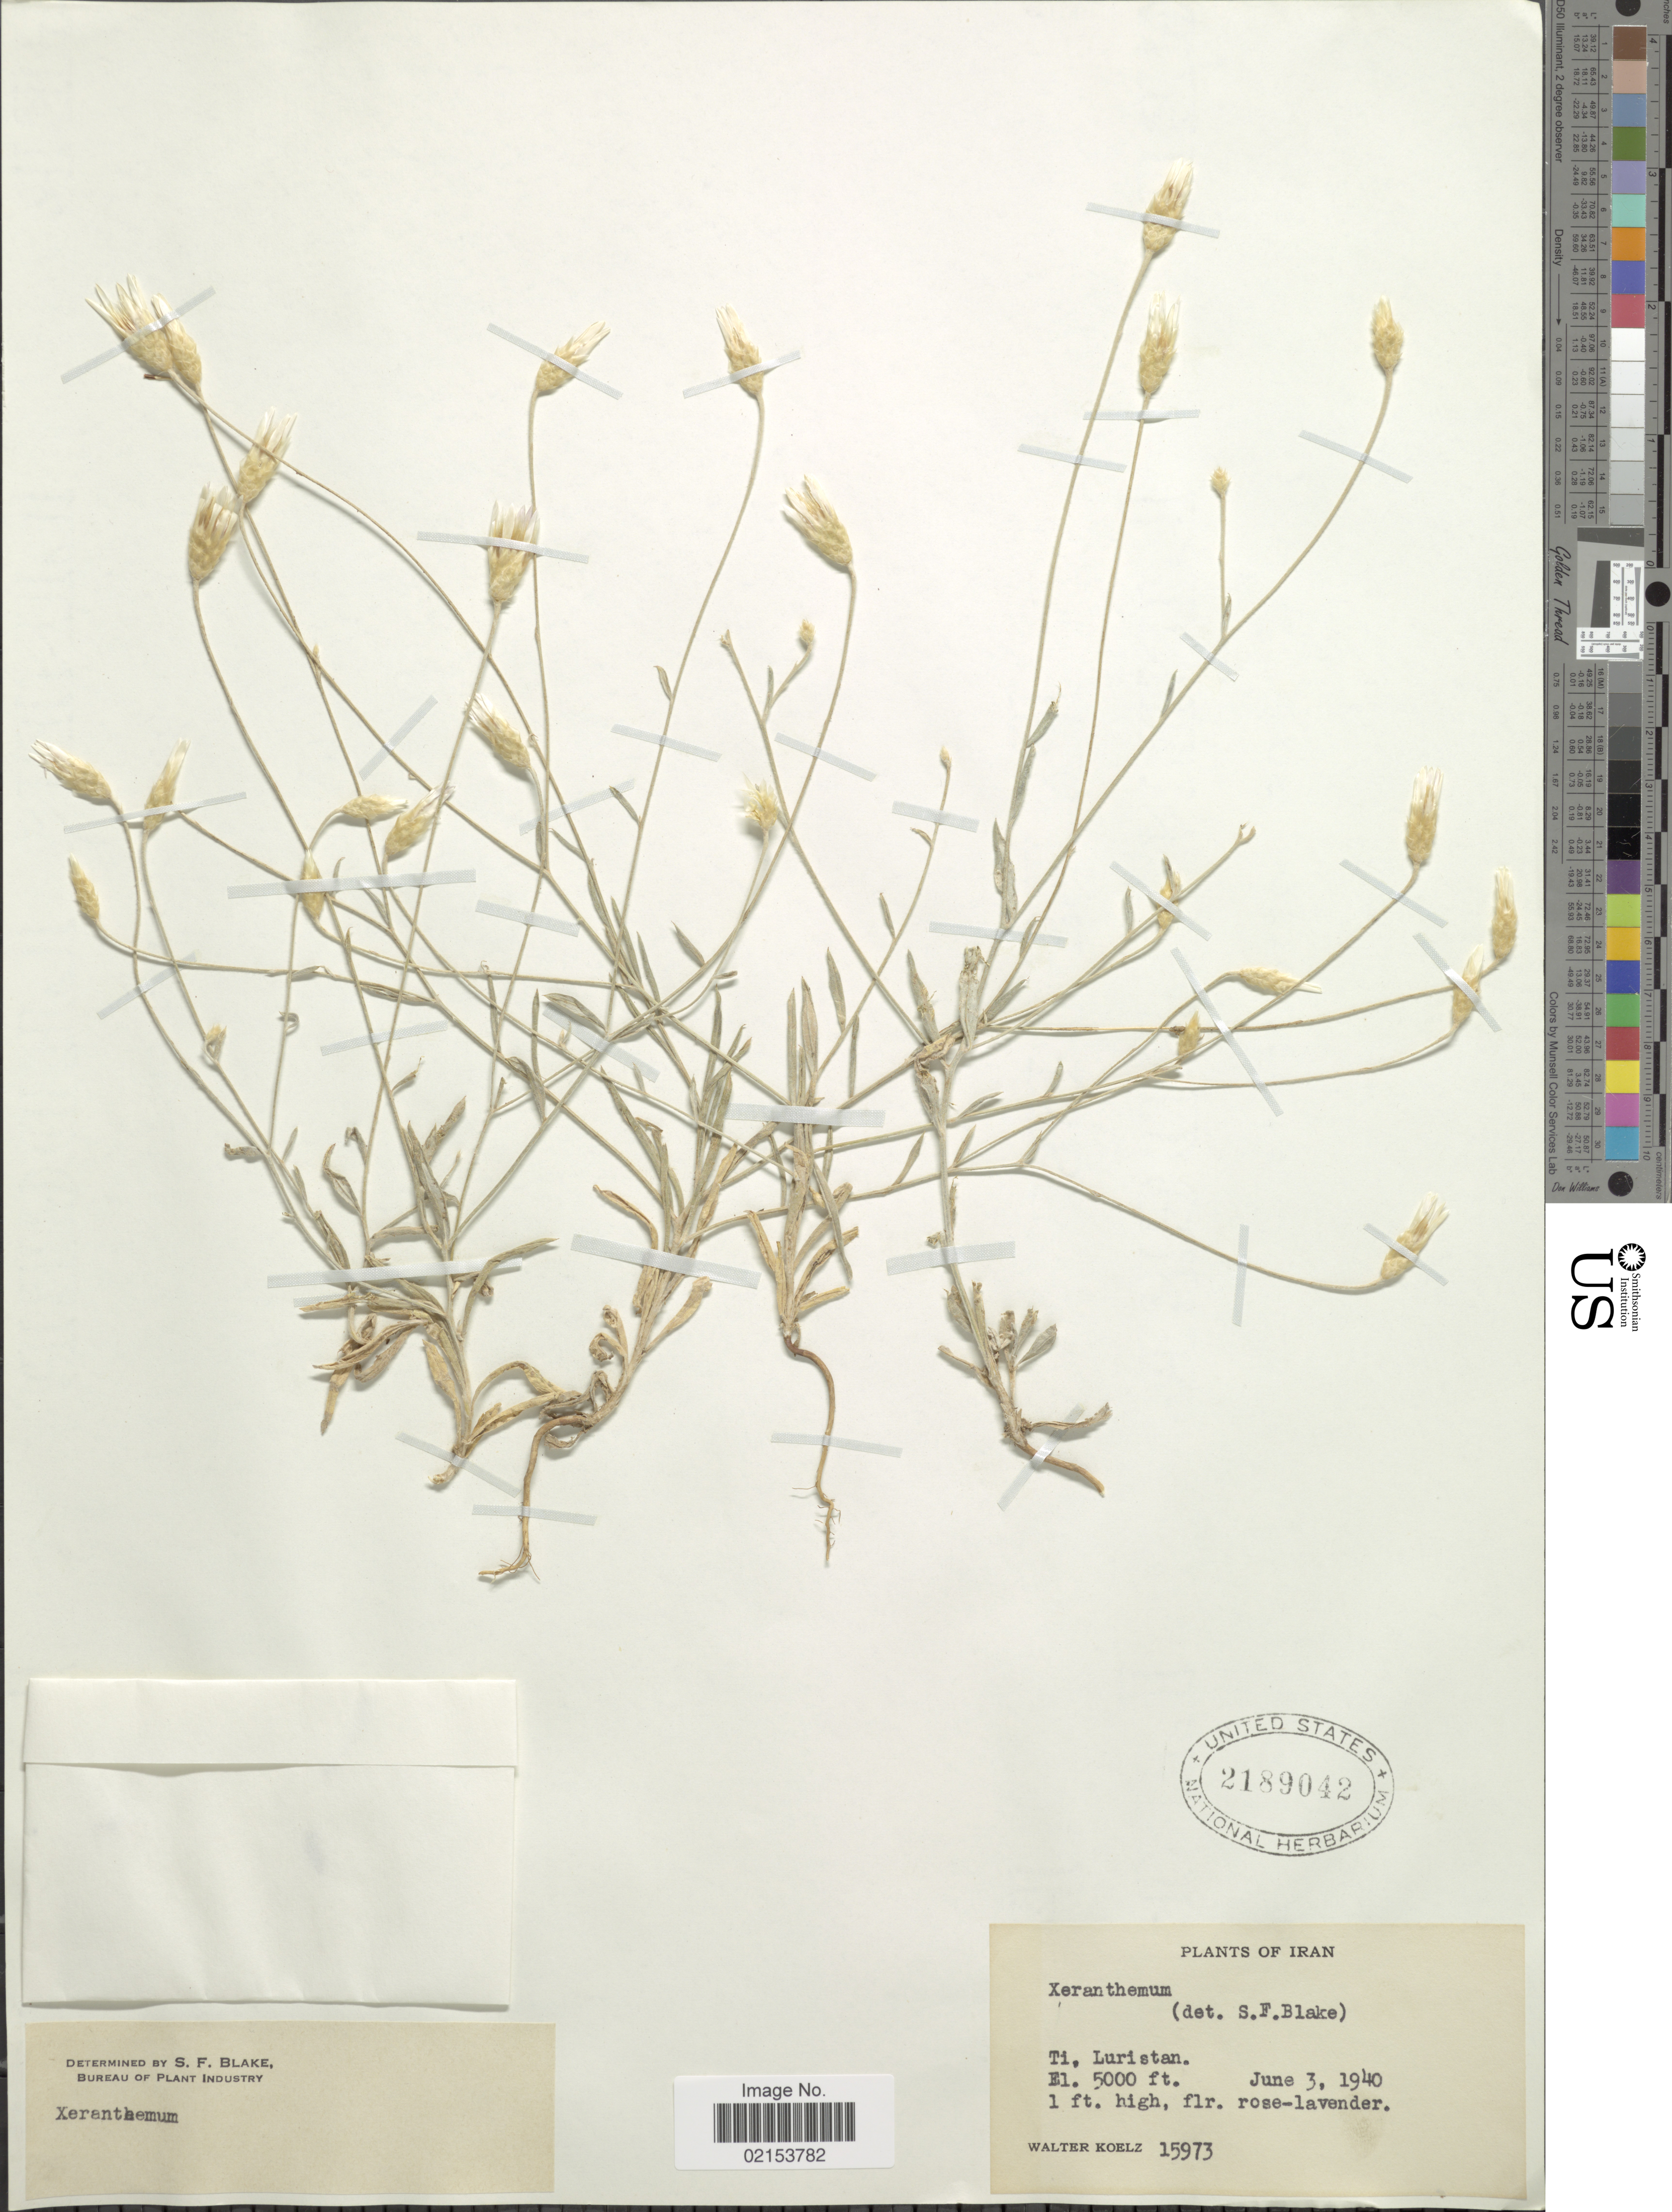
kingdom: Plantae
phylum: Tracheophyta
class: Magnoliopsida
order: Asterales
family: Asteraceae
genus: Xeranthemum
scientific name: Xeranthemum sp.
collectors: W. N. Koelz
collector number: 15973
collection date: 1940-06-03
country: Iran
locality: Ti. Luristan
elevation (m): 1524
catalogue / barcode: US 2189042